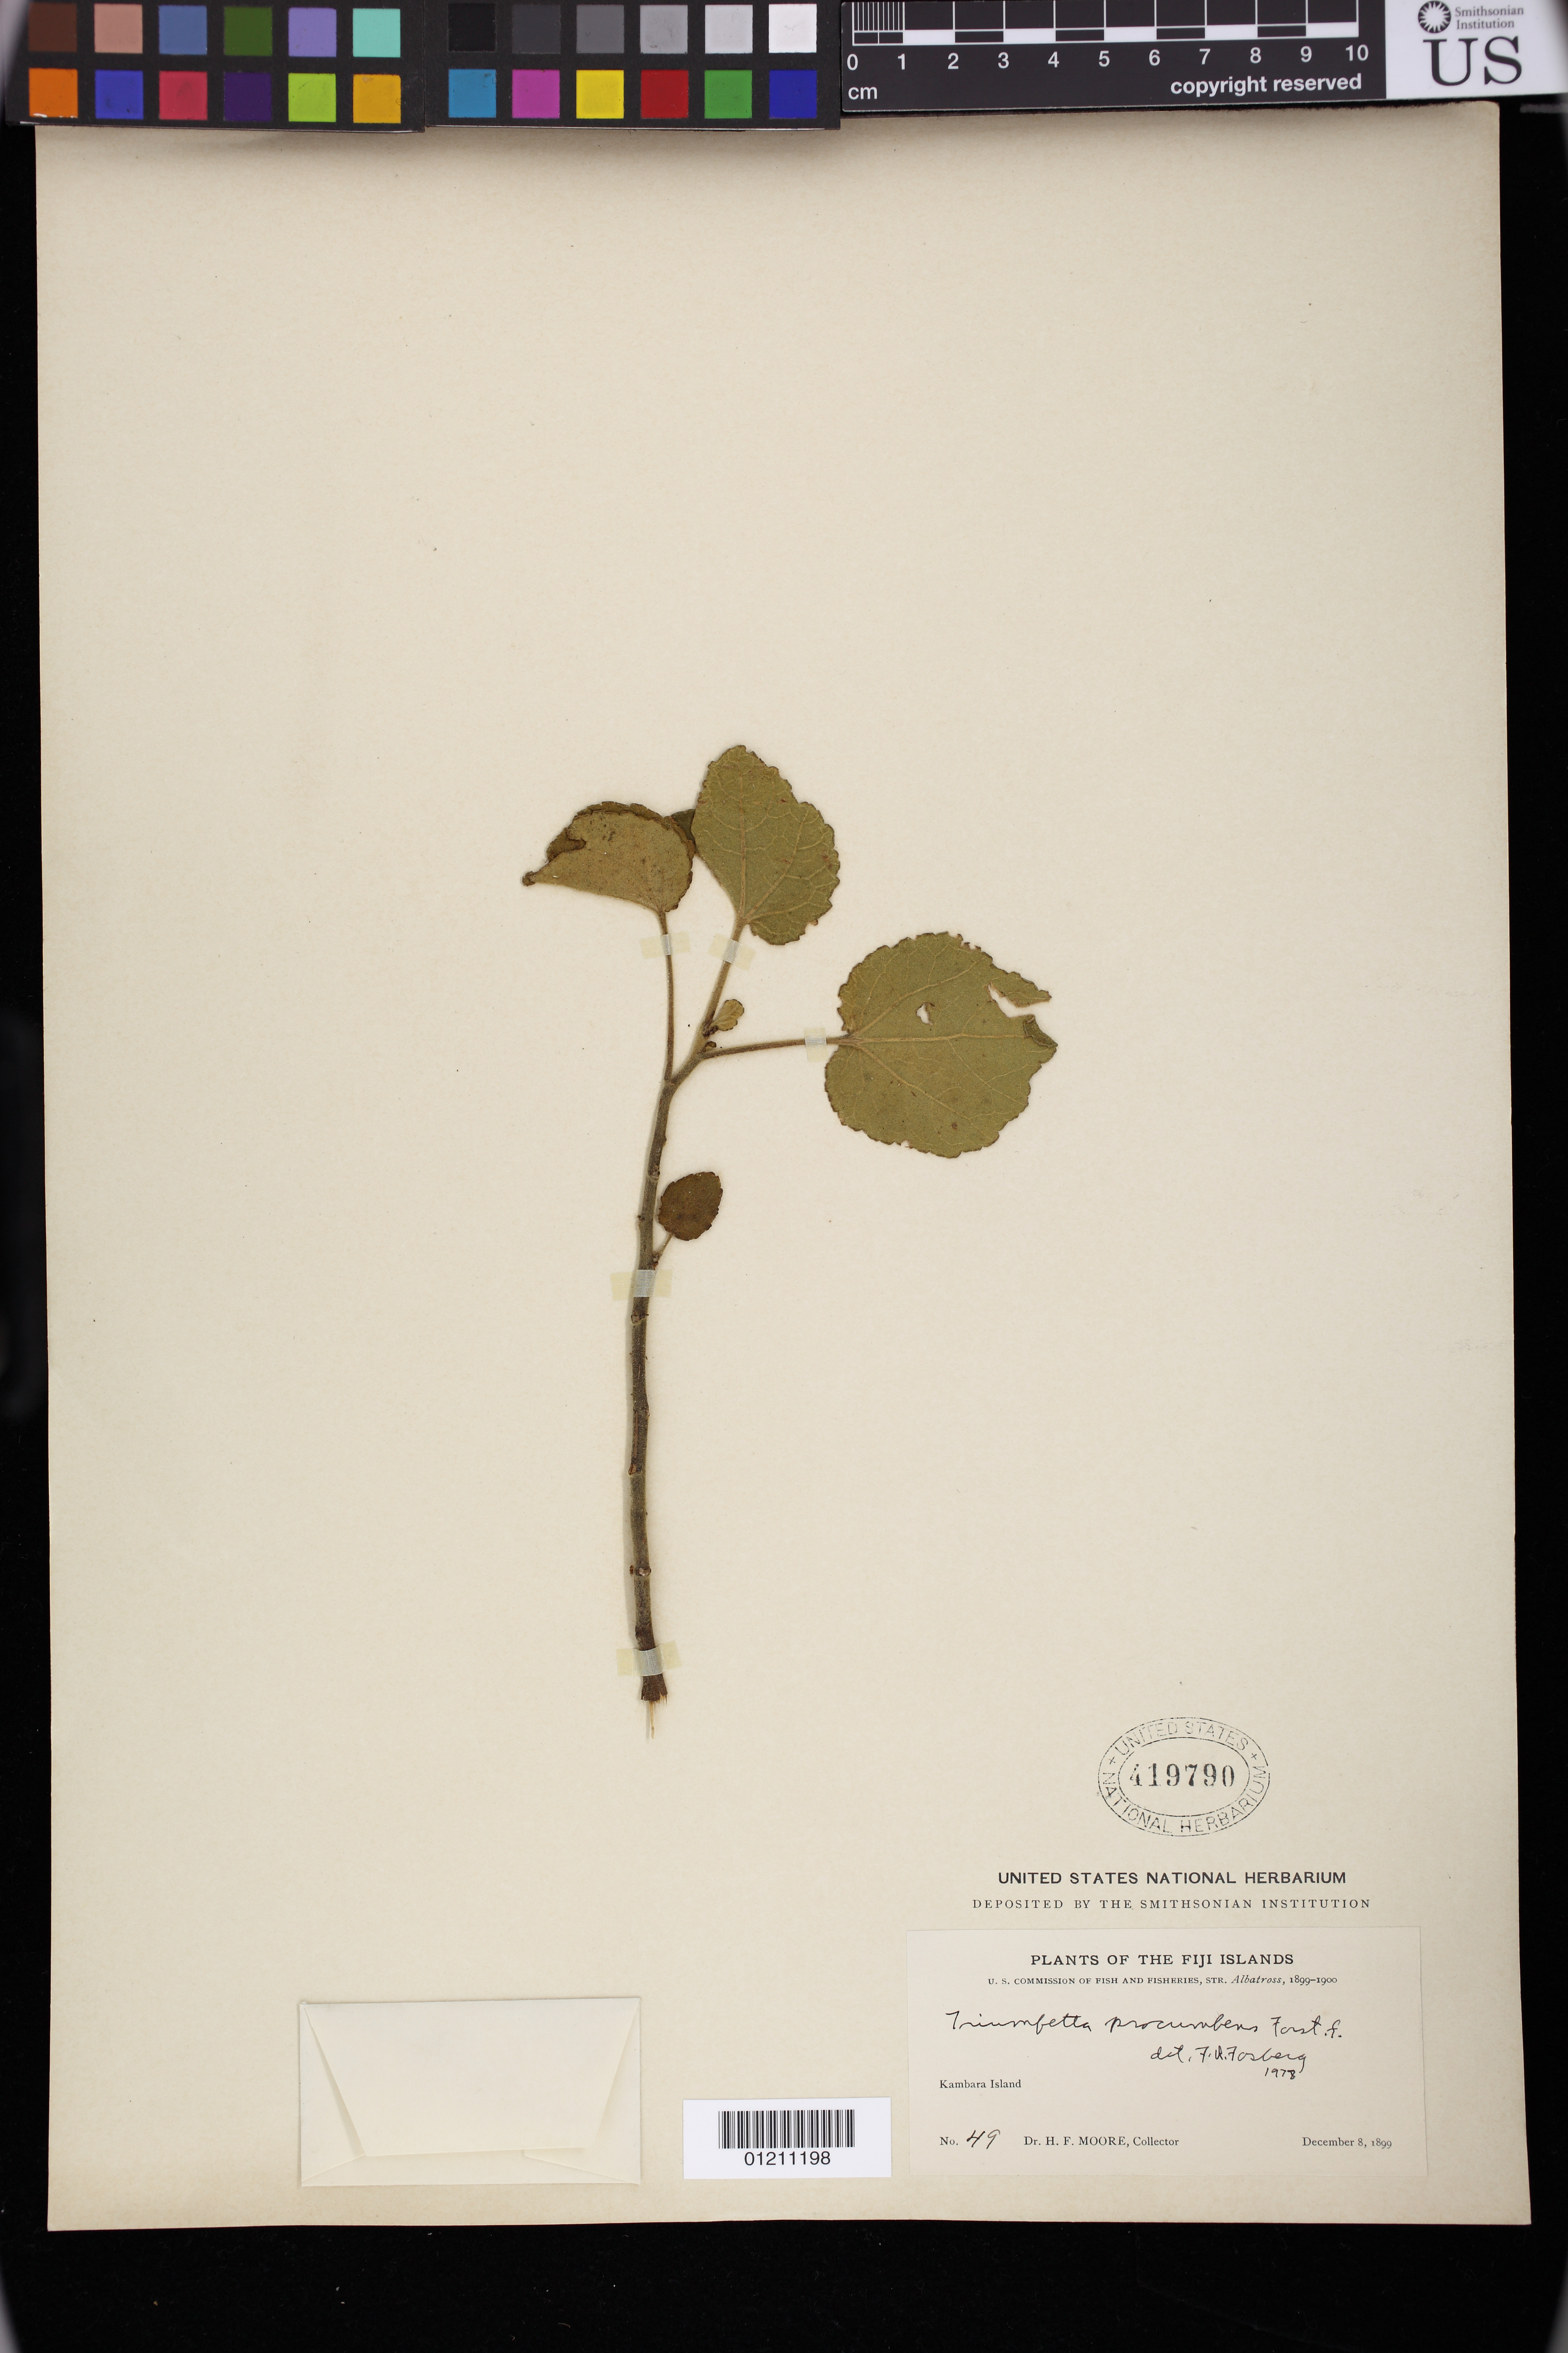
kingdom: Plantae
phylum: Tracheophyta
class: Magnoliopsida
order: Malvales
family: Malvaceae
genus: Triumfetta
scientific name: Triumfetta procumbens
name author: G. Forst.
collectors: H. F. Moore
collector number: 49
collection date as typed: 08 Dec 1899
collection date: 1899-12-08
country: Fiji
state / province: Eastern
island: Kambara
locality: Fiji Islands: Kambara Island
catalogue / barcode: US 419790